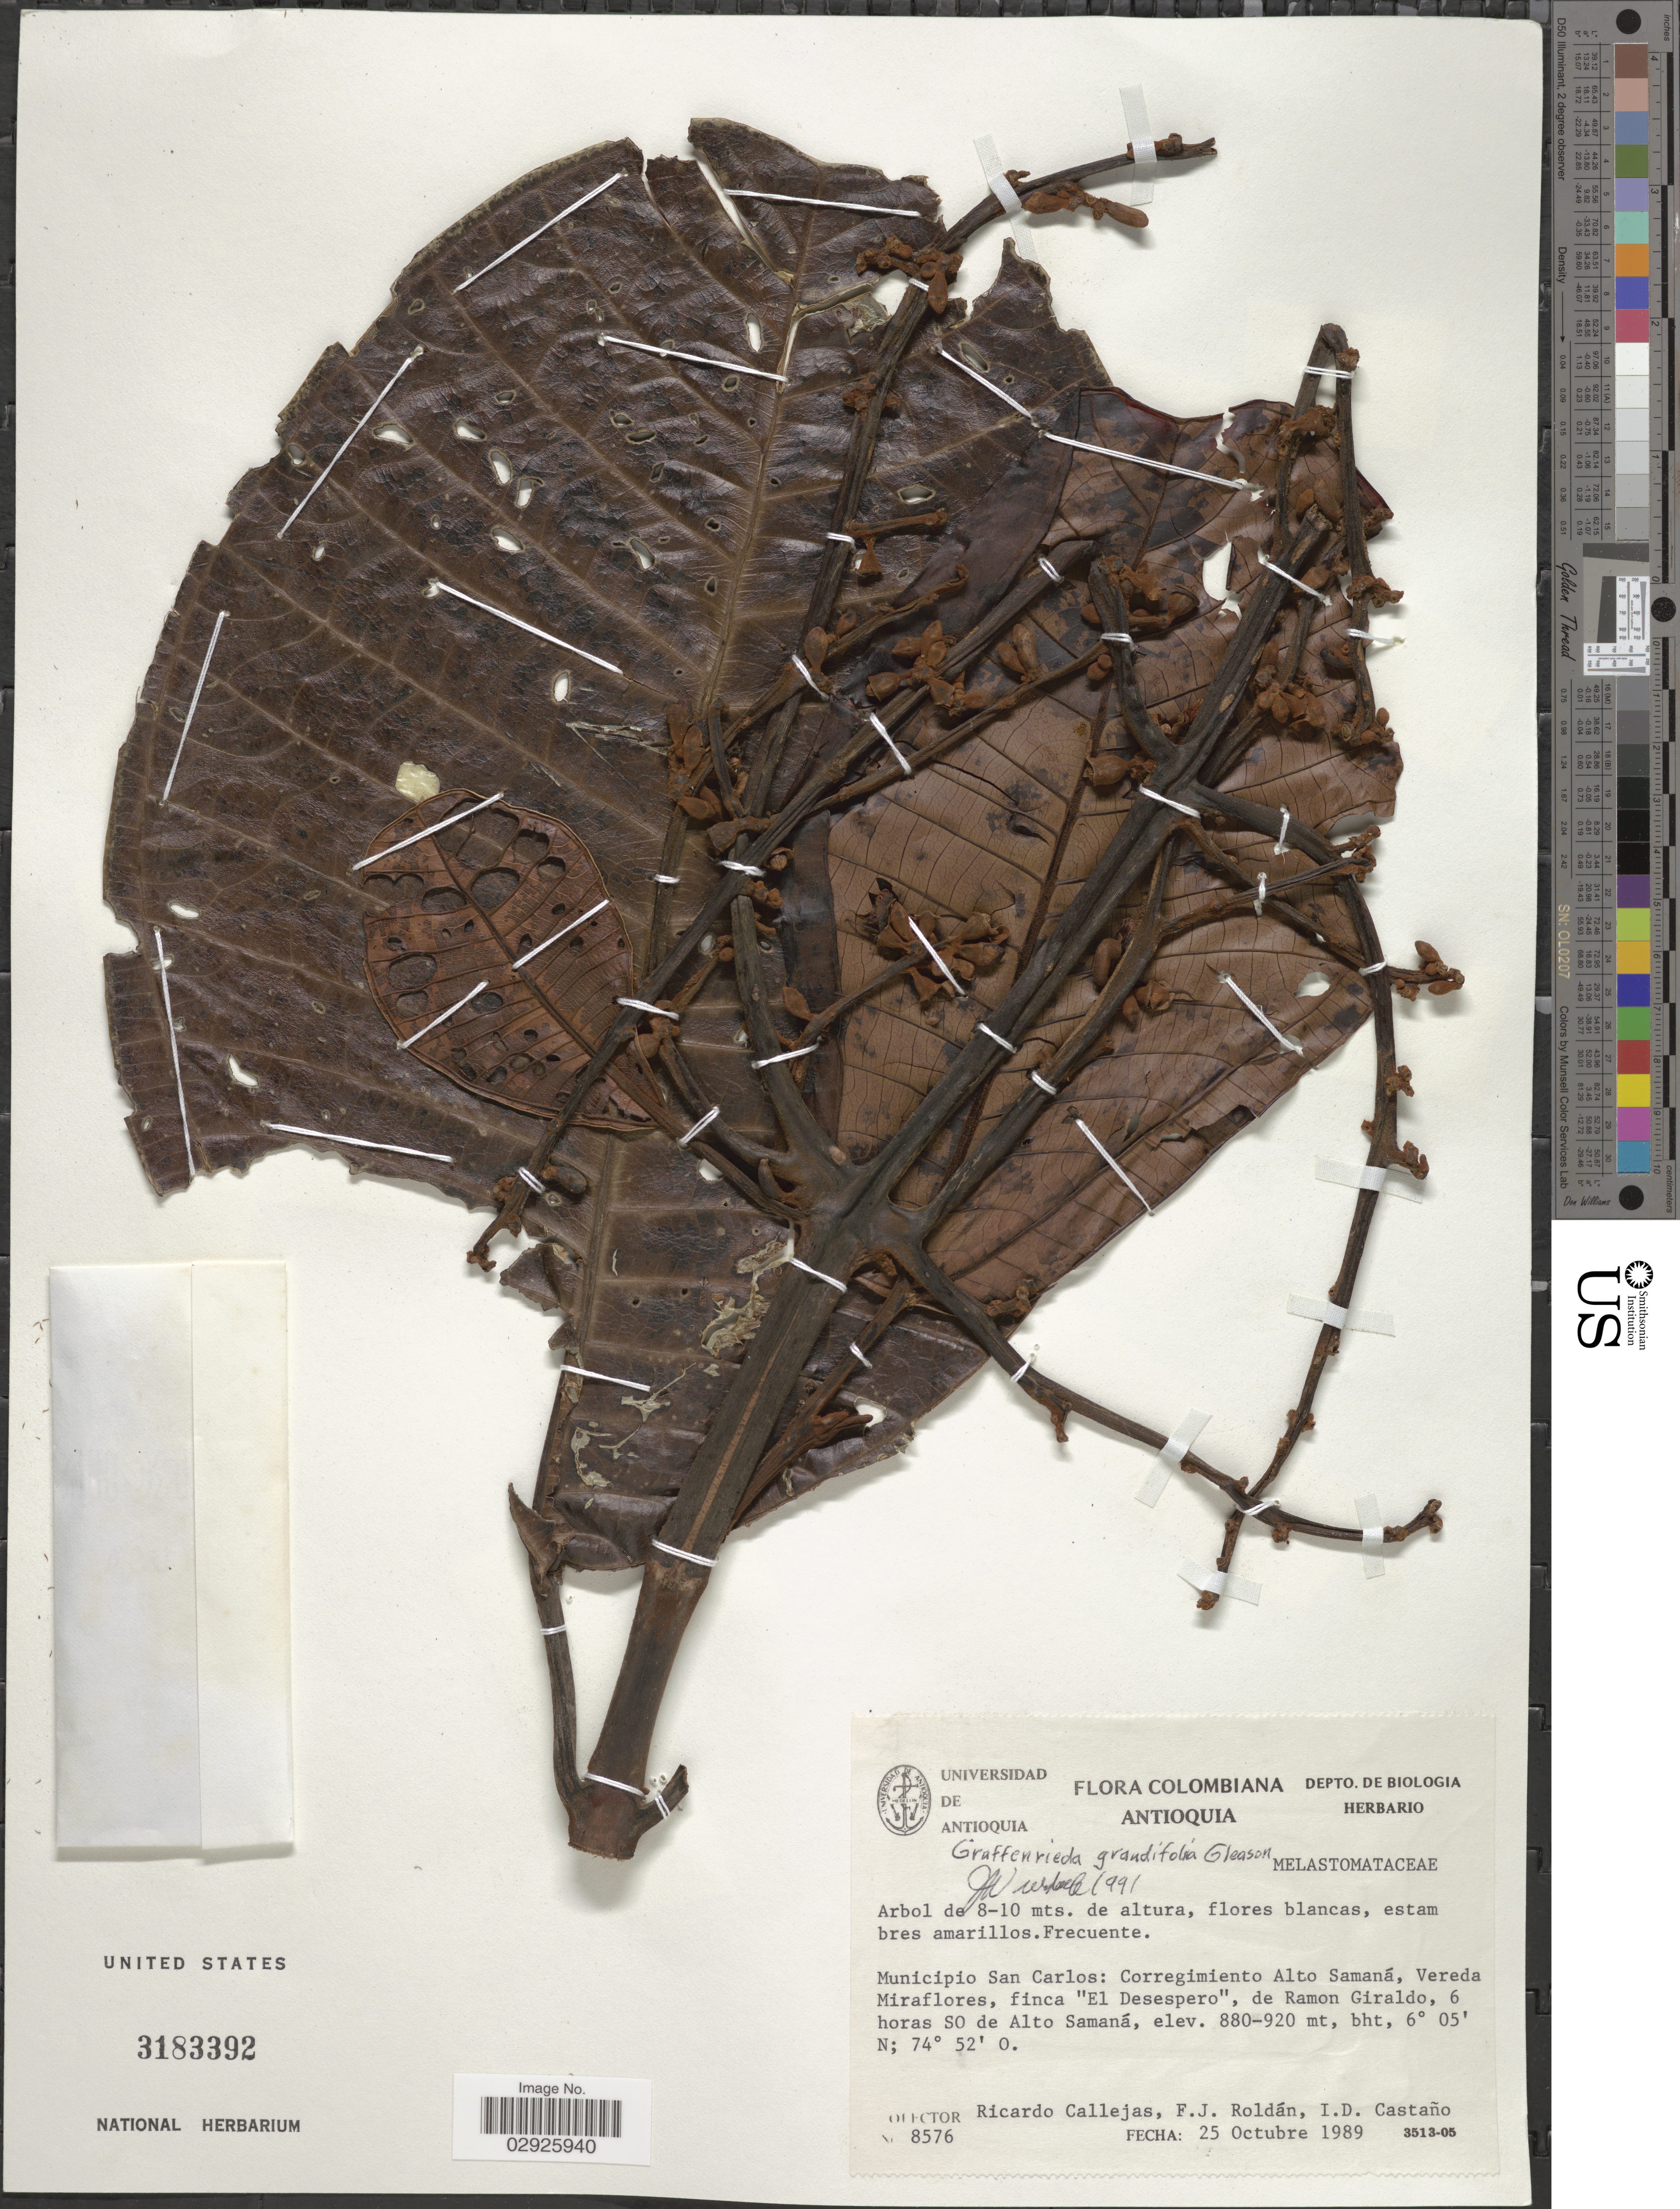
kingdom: Plantae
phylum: Tracheophyta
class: Magnoliopsida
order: Myrtales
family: Melastomataceae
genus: Graffenrieda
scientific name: Graffenrieda sp.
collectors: R. Callejas, F. J. Roldán & I. Castaño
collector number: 8576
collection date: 1989-10-25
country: Colombia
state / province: Antioquia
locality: Municipio San Carlos: Corregimiento Alto Samaná, Vereda Miraflores, finca "El Desespero", de Ramon Giraldo, 6 horas SO de Alto Samaná.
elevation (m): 880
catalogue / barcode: US 3183392